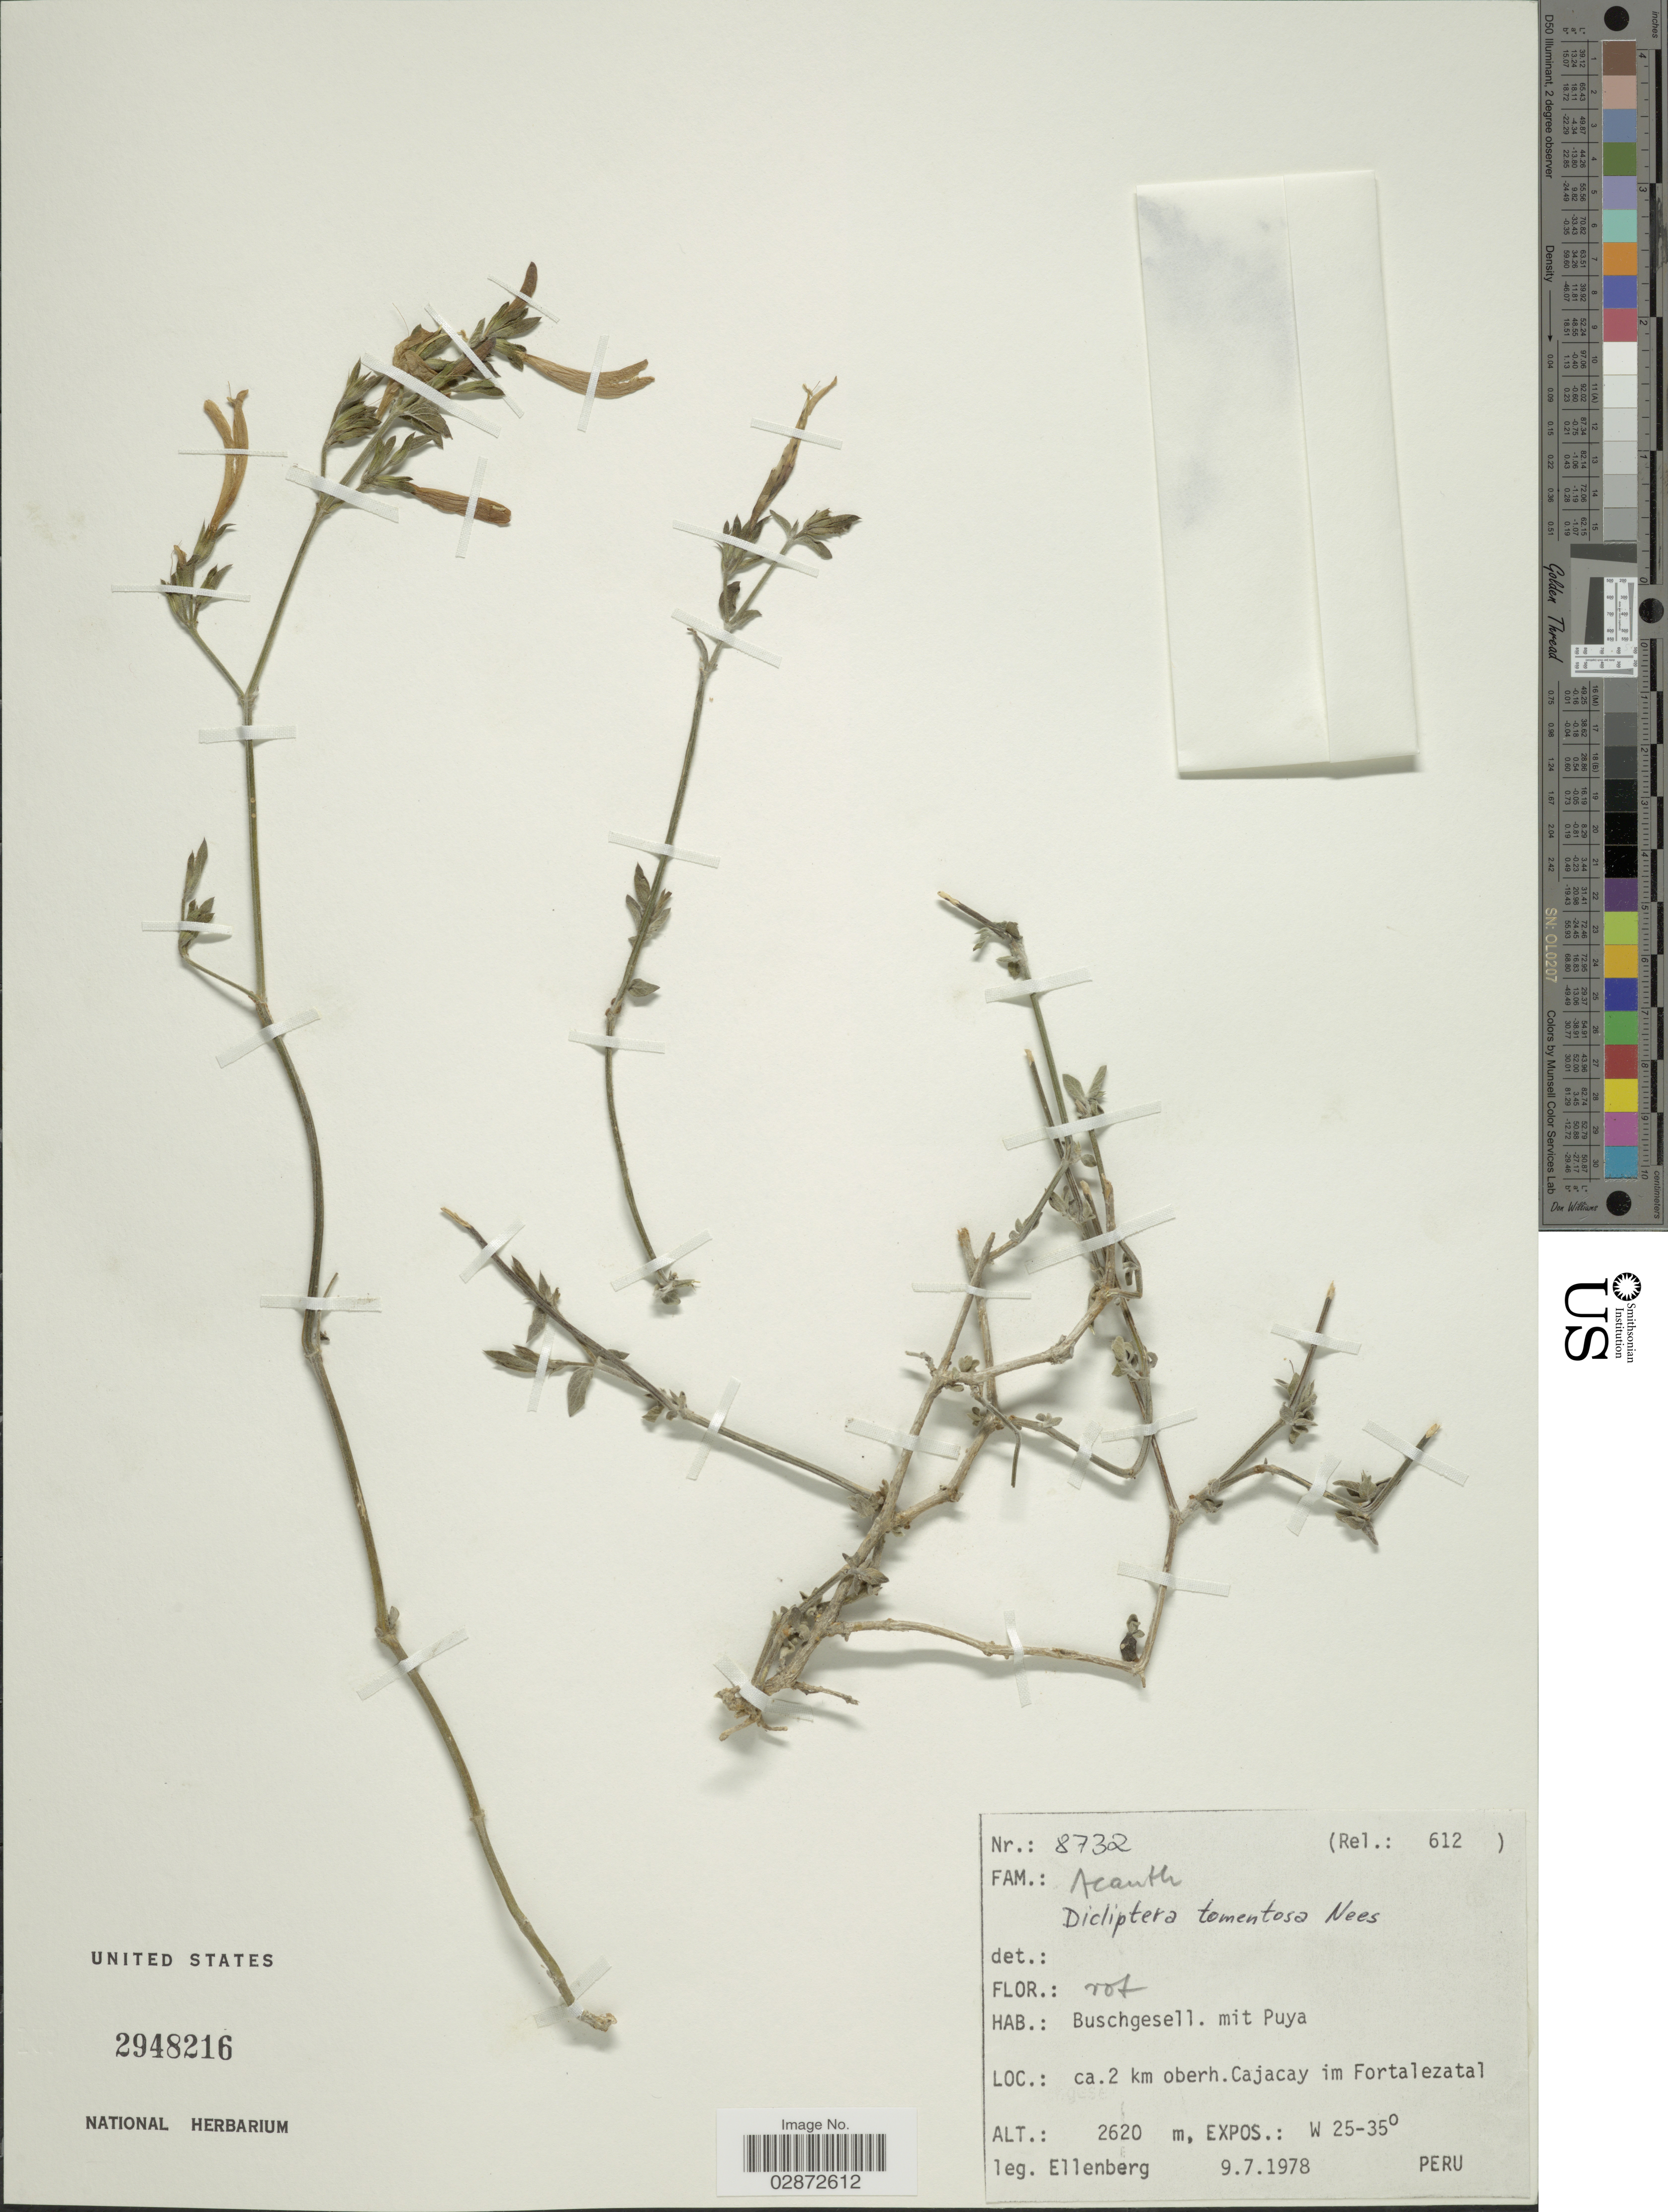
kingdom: Plantae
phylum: Tracheophyta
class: Magnoliopsida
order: Lamiales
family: Acanthaceae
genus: Dicliptera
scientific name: Dicliptera tomentosa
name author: (Vahl) Nees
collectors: Ellenberg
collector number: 8732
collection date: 1978-07-09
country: Peru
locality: Mit Puya. Ca. 2 km oberh.Cajacay im Fortalezatal. Expos.: W 25-35°.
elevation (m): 2620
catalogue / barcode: US 2948216